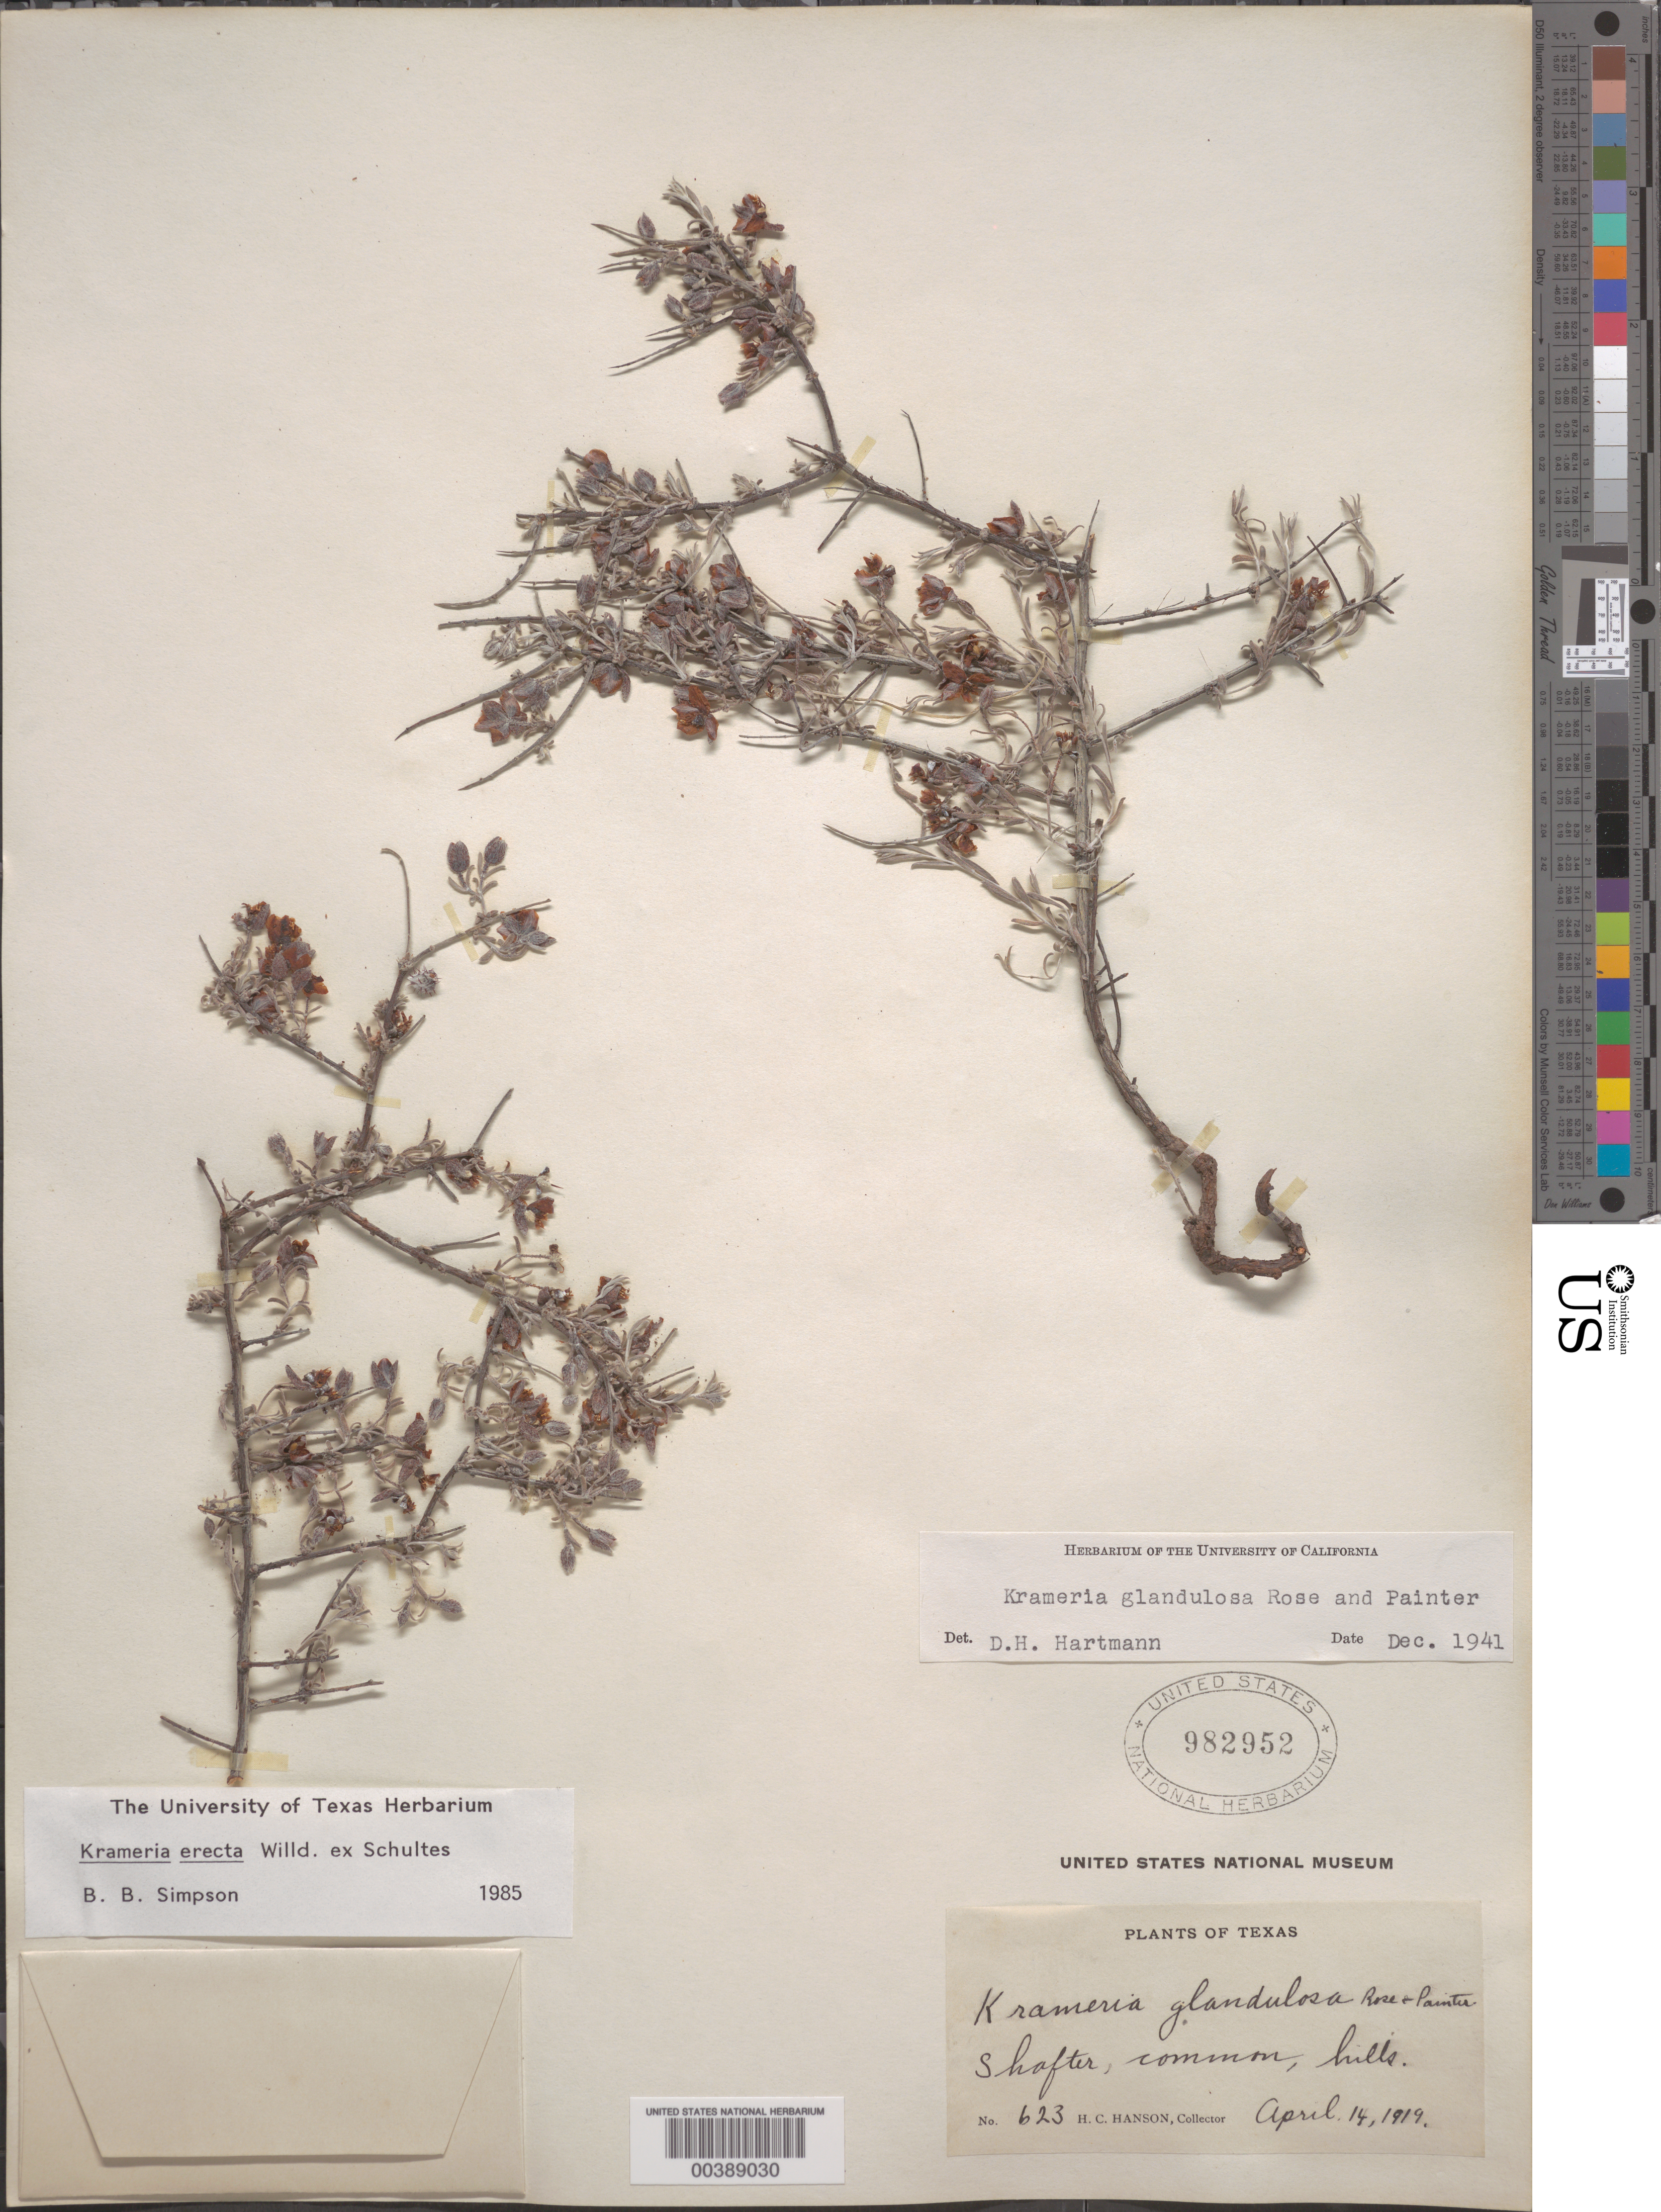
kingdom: Plantae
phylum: Tracheophyta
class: Magnoliopsida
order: Zygophyllales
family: Krameriaceae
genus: Krameria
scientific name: Krameria glandulosa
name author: Rose & J.H. Painter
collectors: H. Hanson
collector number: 623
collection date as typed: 14 Apr 1919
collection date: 1919-04-14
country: United States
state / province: Texas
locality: Shafter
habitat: Hills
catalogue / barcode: US 982952